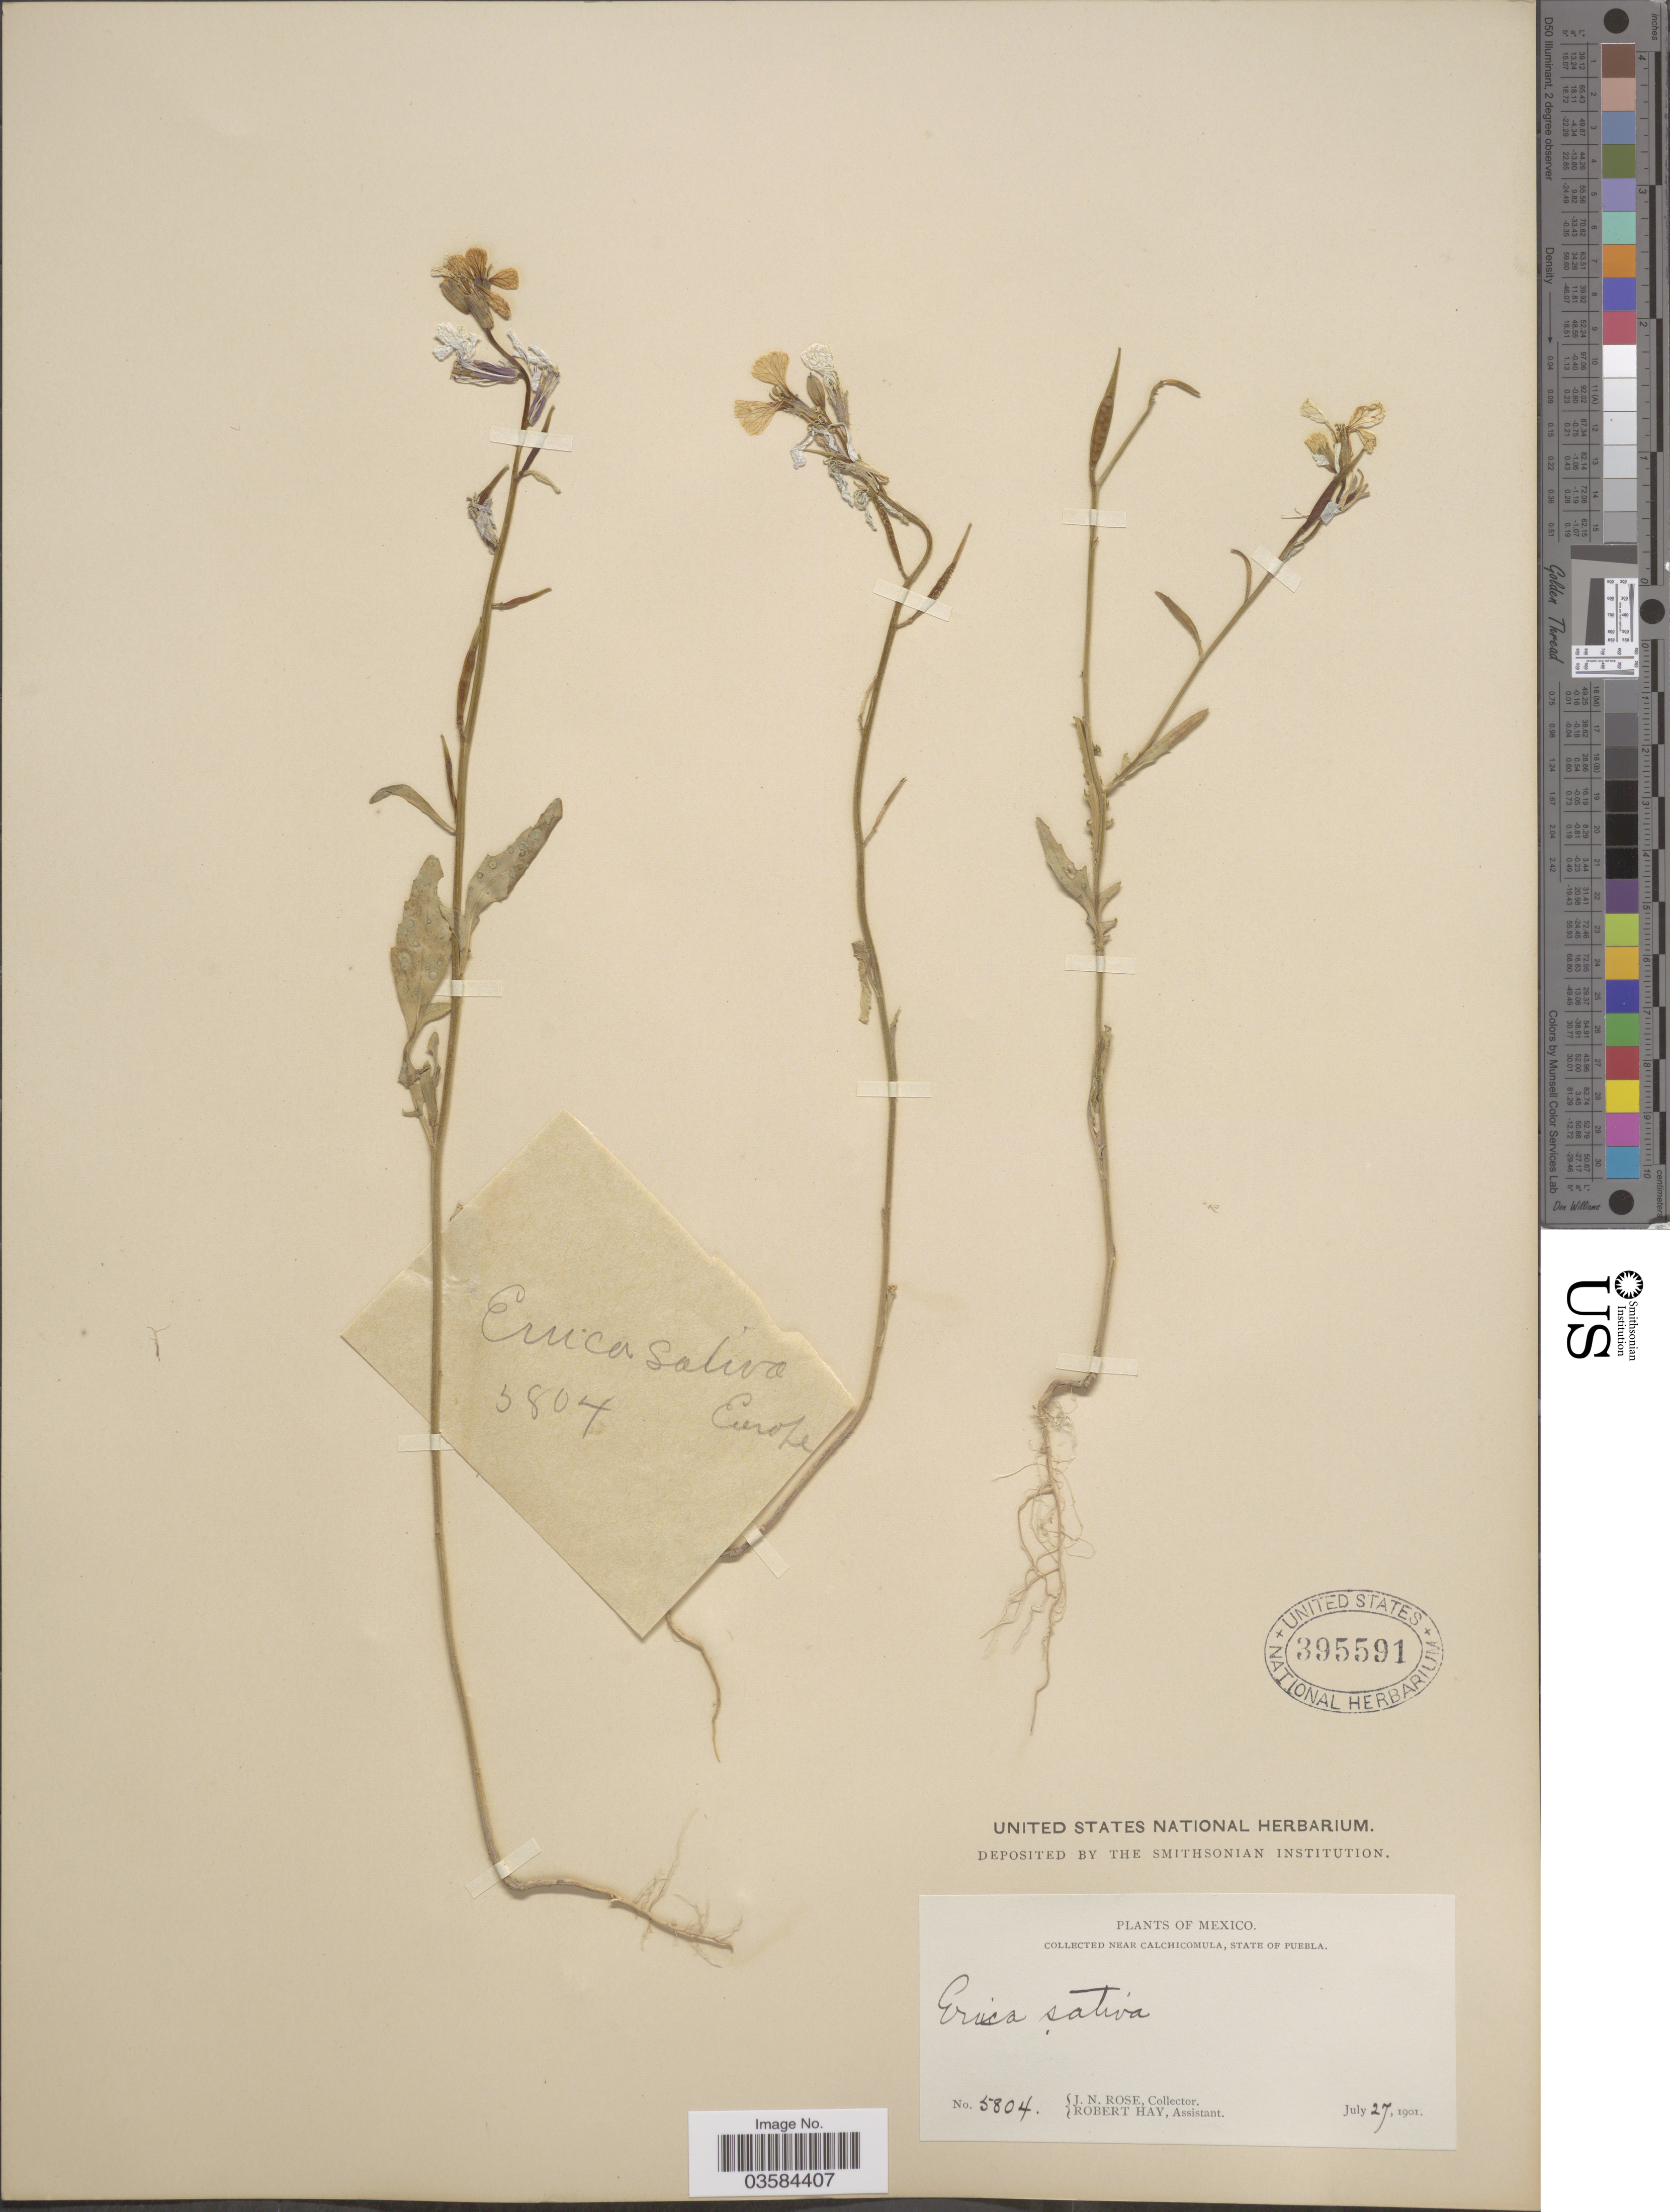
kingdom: Plantae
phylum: Tracheophyta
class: Magnoliopsida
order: Brassicales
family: Brassicaceae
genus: Eruca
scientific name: Eruca vesicaria subsp. sativa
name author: (Mill.) Thell.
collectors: J. N. Rose & R. H. Hay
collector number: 5804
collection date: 1901-07-27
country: Mexico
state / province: Puebla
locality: Near Calchicomula.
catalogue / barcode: US 395591